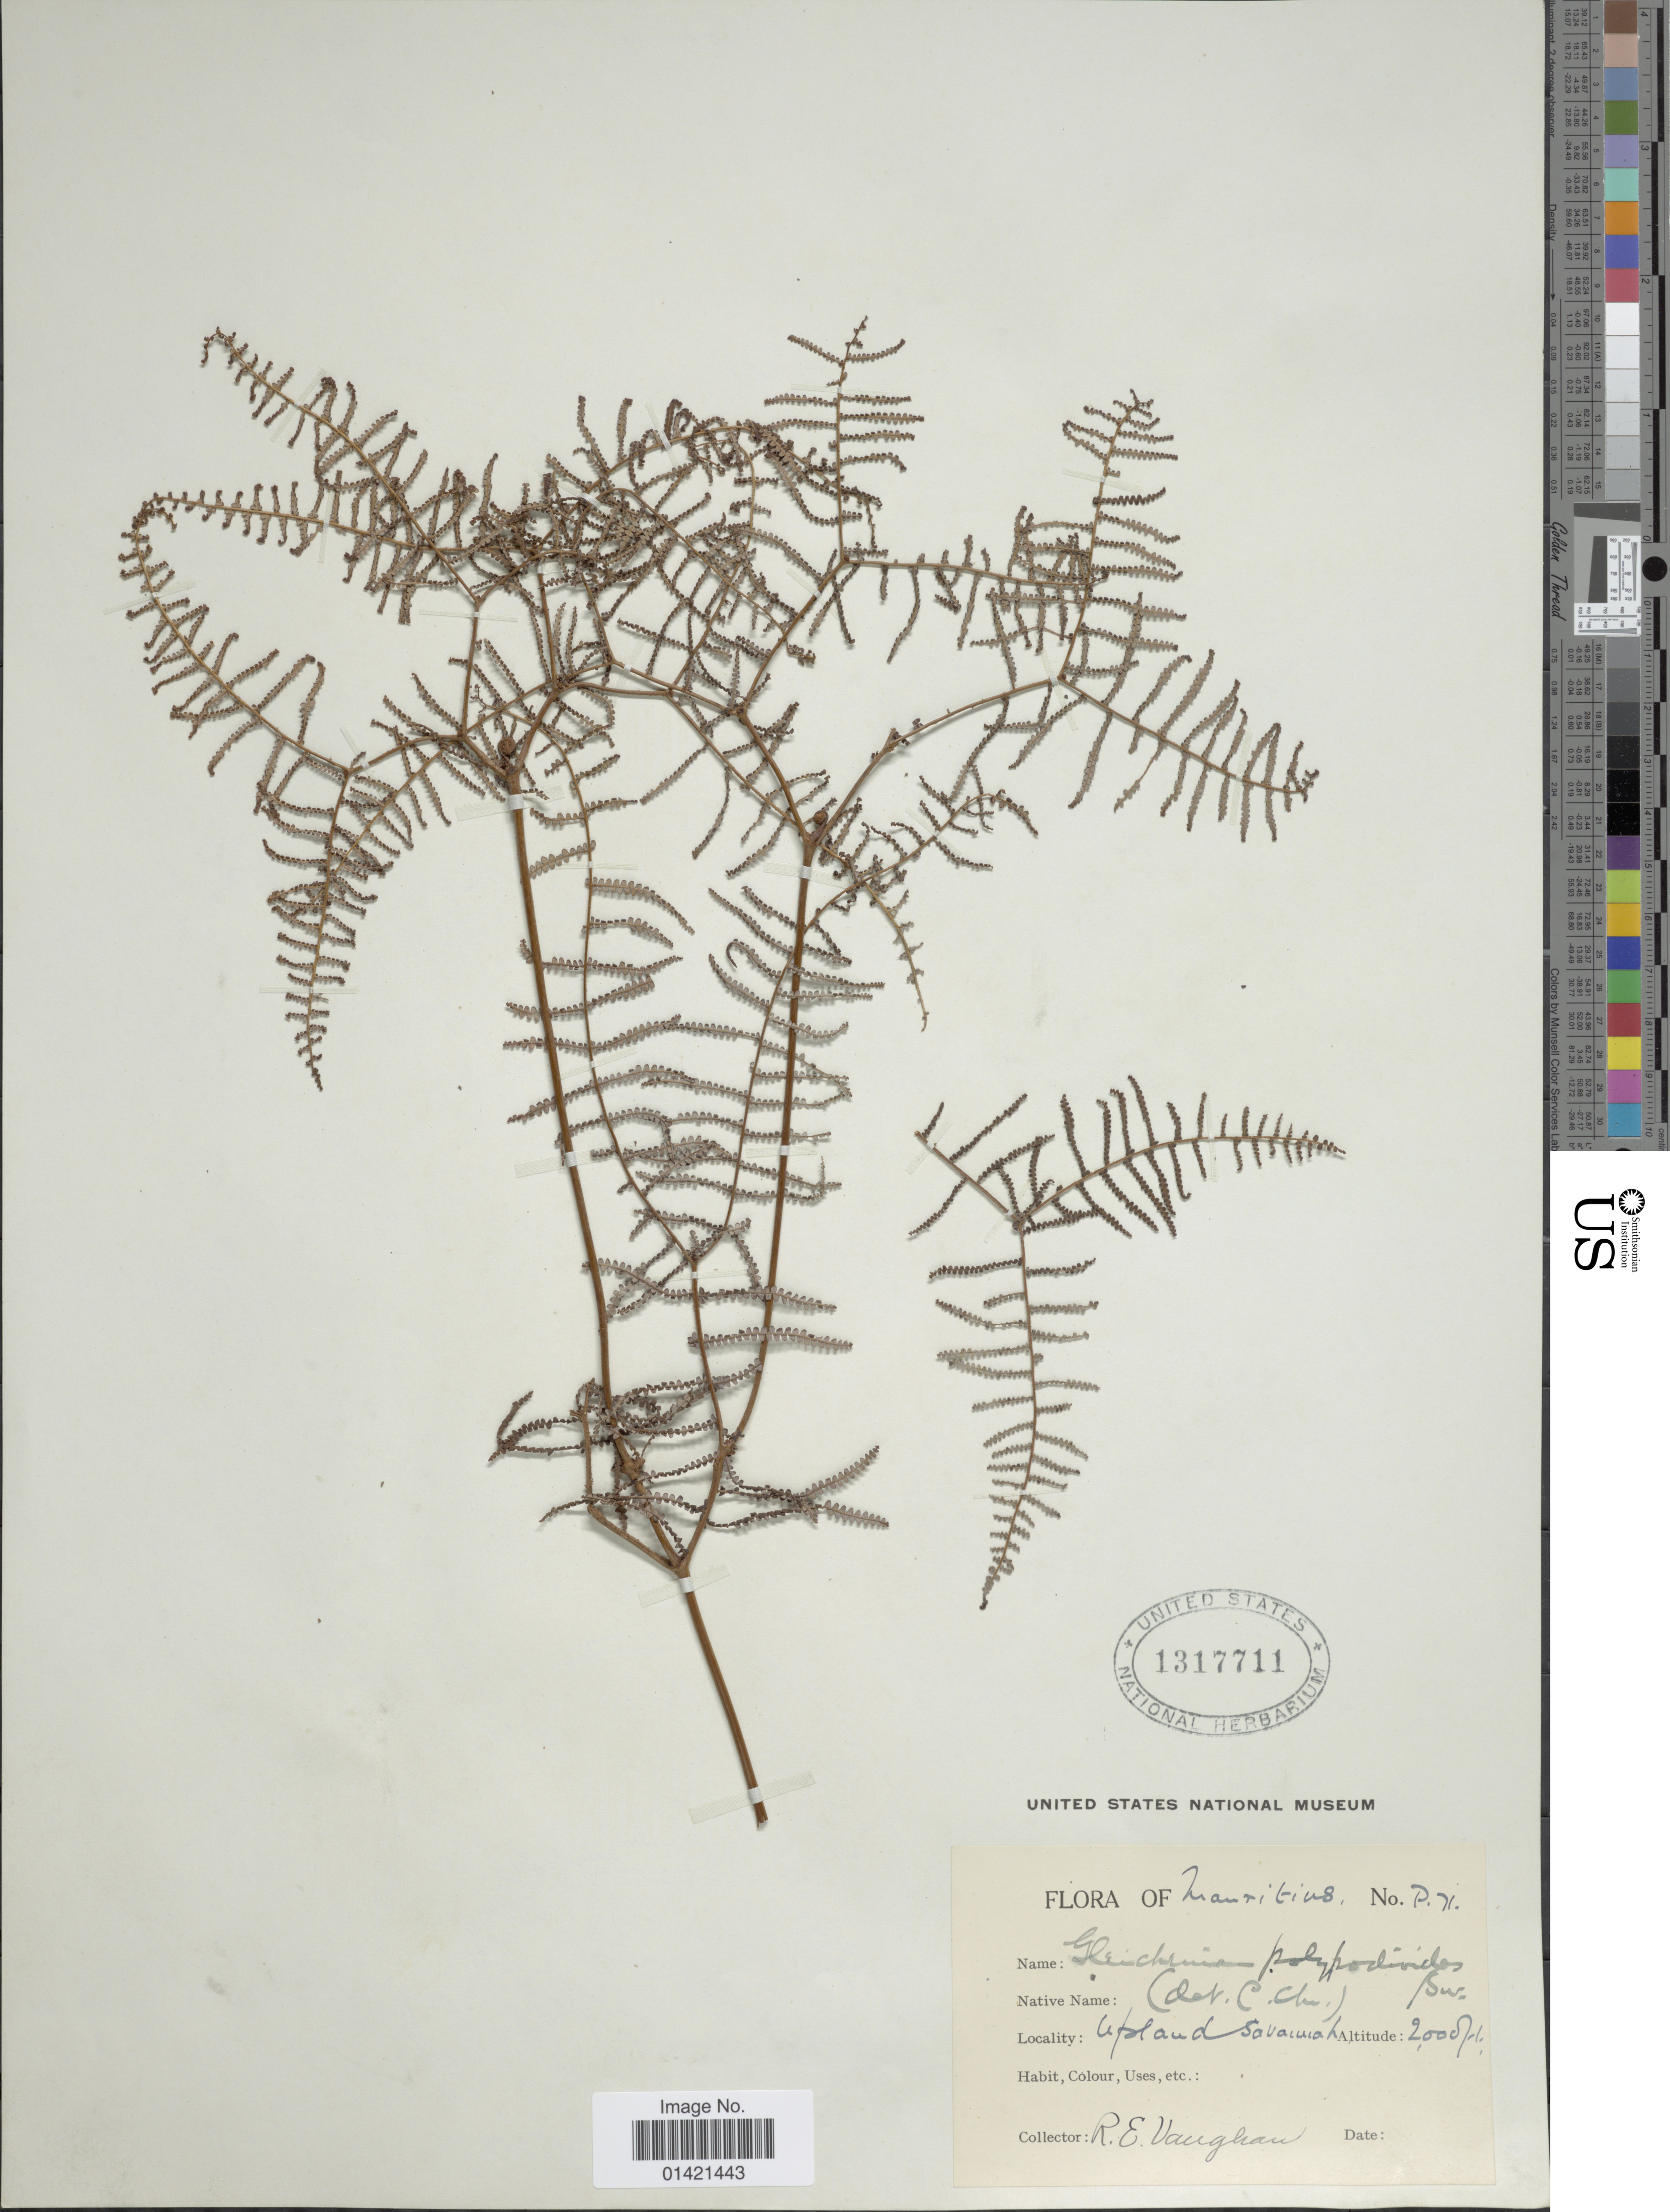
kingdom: Plantae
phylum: Tracheophyta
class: Polypodiopsida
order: Gleicheniales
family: Gleicheniaceae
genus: Gleichenia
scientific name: Gleichenia polypodioides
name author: (L.) Sm.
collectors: R. Vaughan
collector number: P71*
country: Mauritius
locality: Upland Savannia. [interpreted]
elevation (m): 610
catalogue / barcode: US 1317711